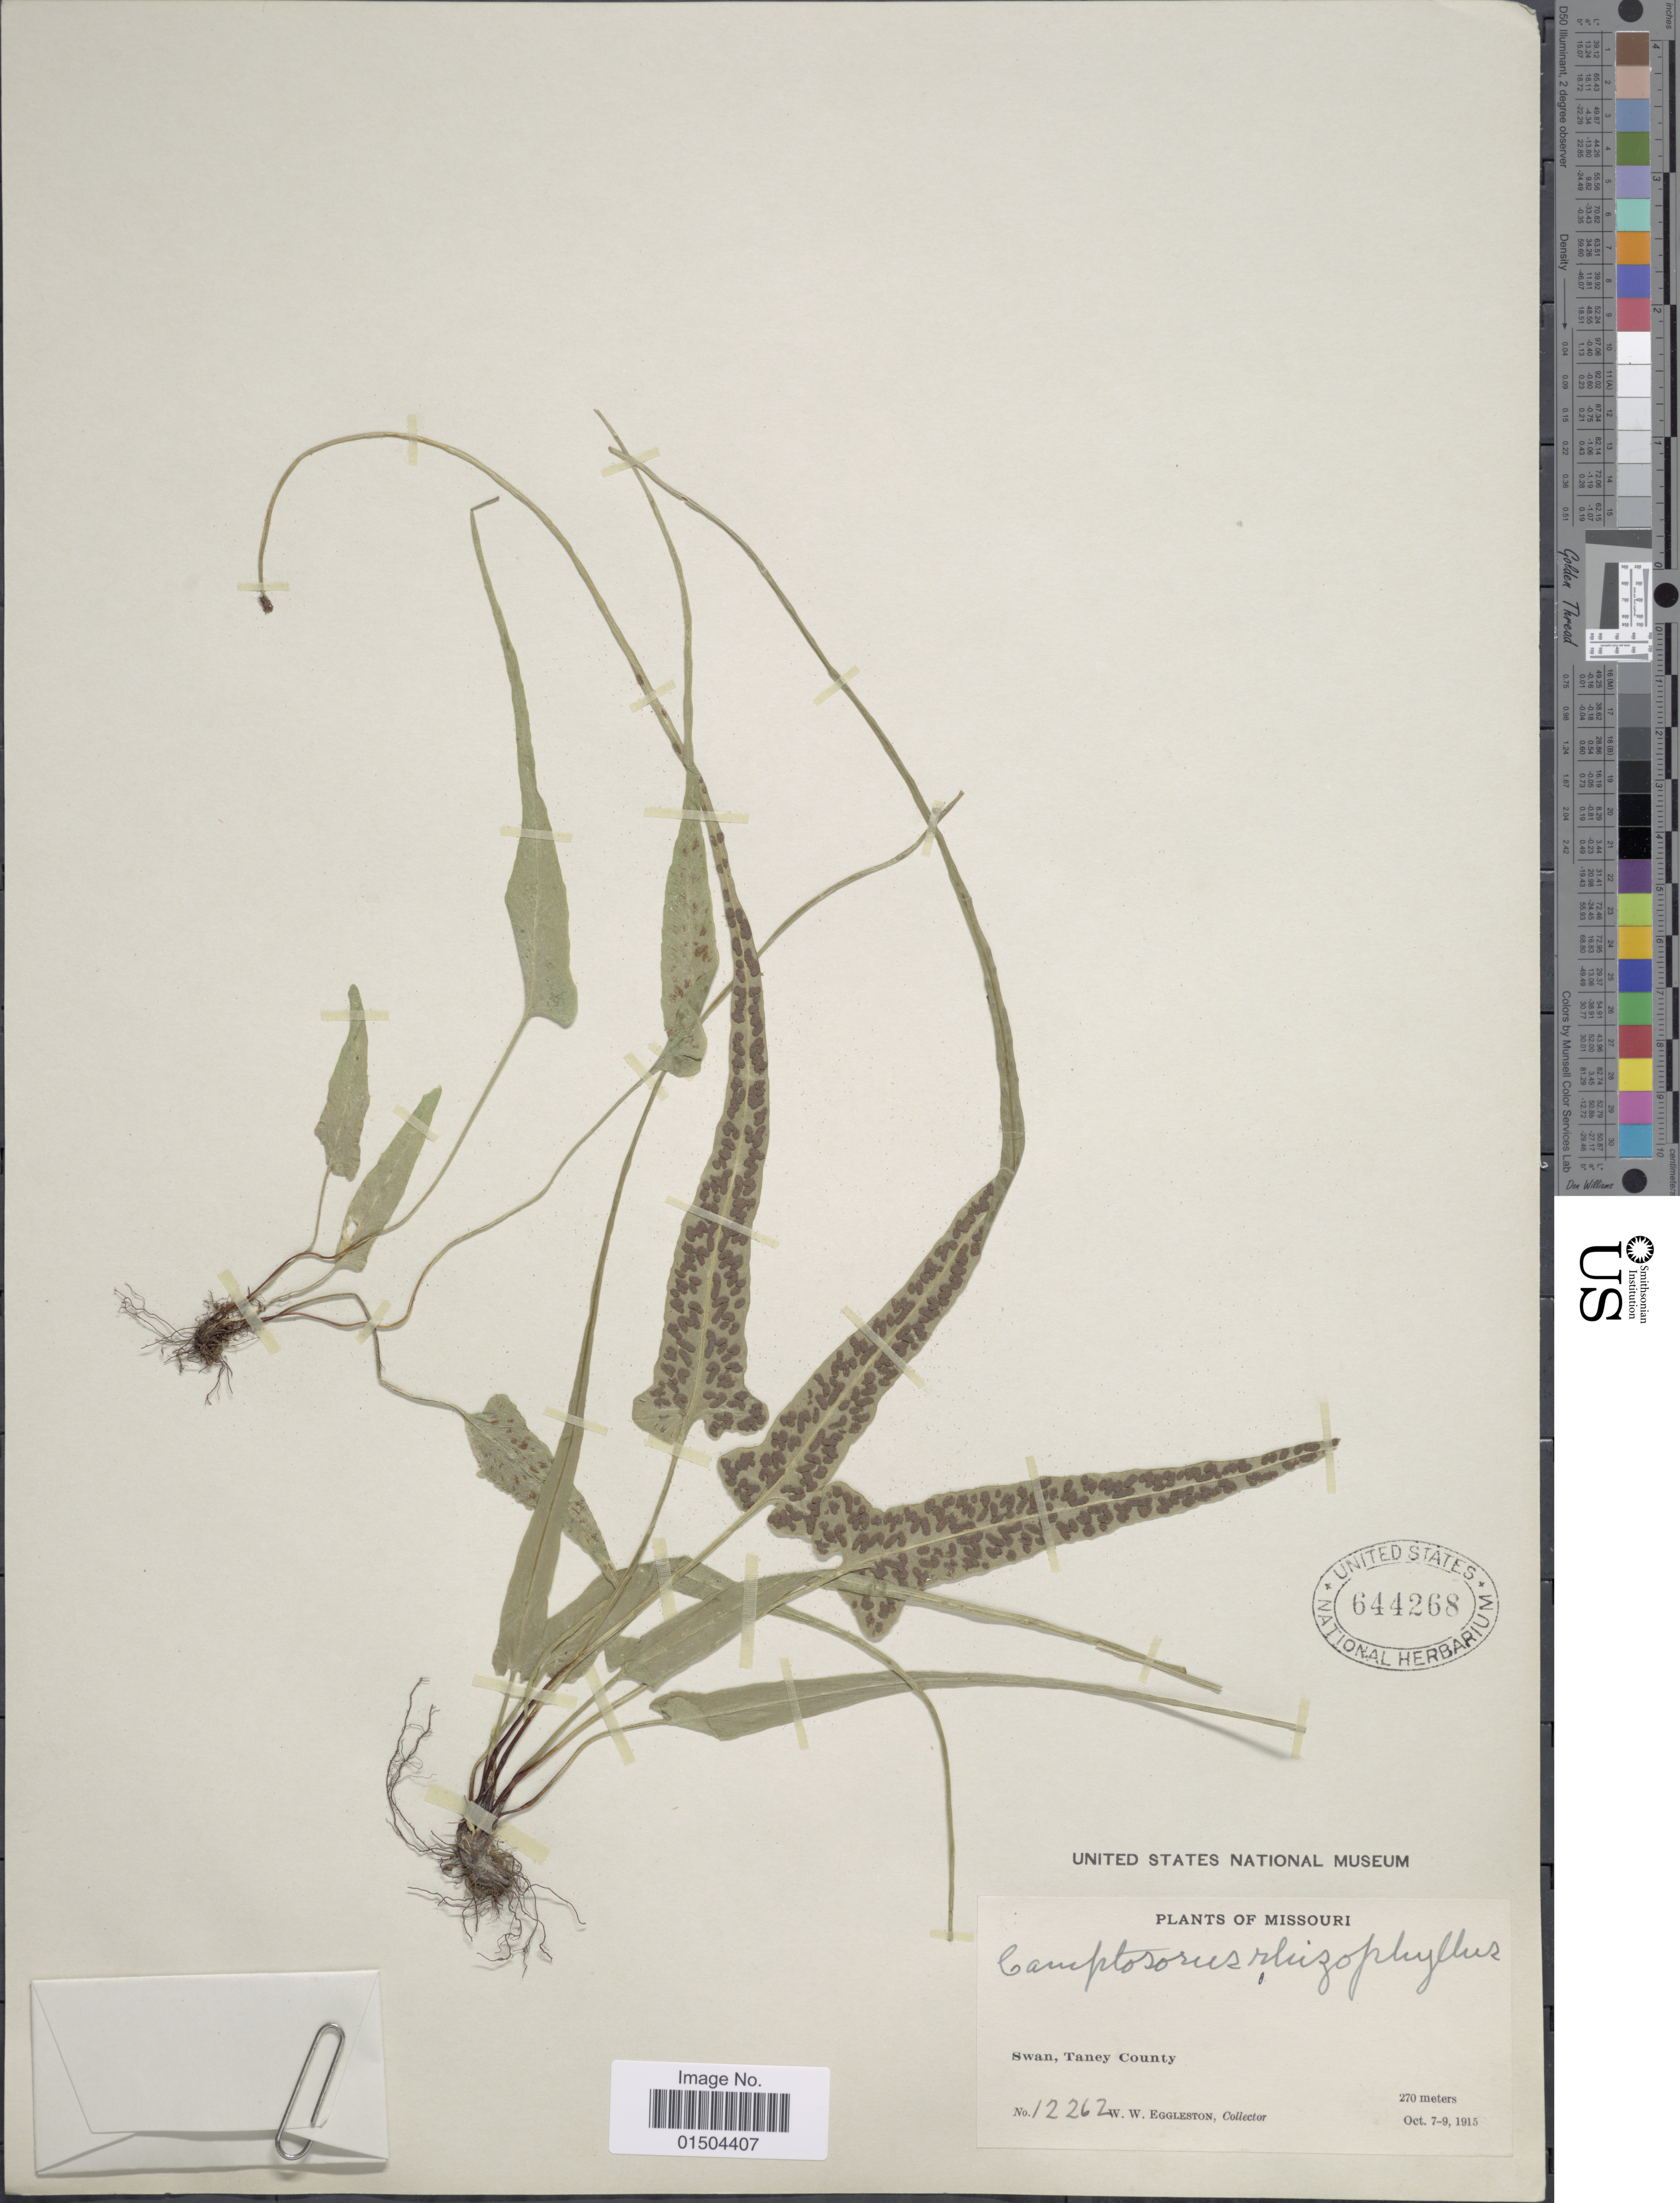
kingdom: Plantae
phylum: Tracheophyta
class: Polypodiopsida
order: Polypodiales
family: Aspleniaceae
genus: Asplenium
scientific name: Asplenium rhizophyllum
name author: L.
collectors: W. W. Eggleston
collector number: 12262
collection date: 1915-10-07/1915-10-09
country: United States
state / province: Missouri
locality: Swan, Taney County.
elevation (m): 270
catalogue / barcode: US 644268